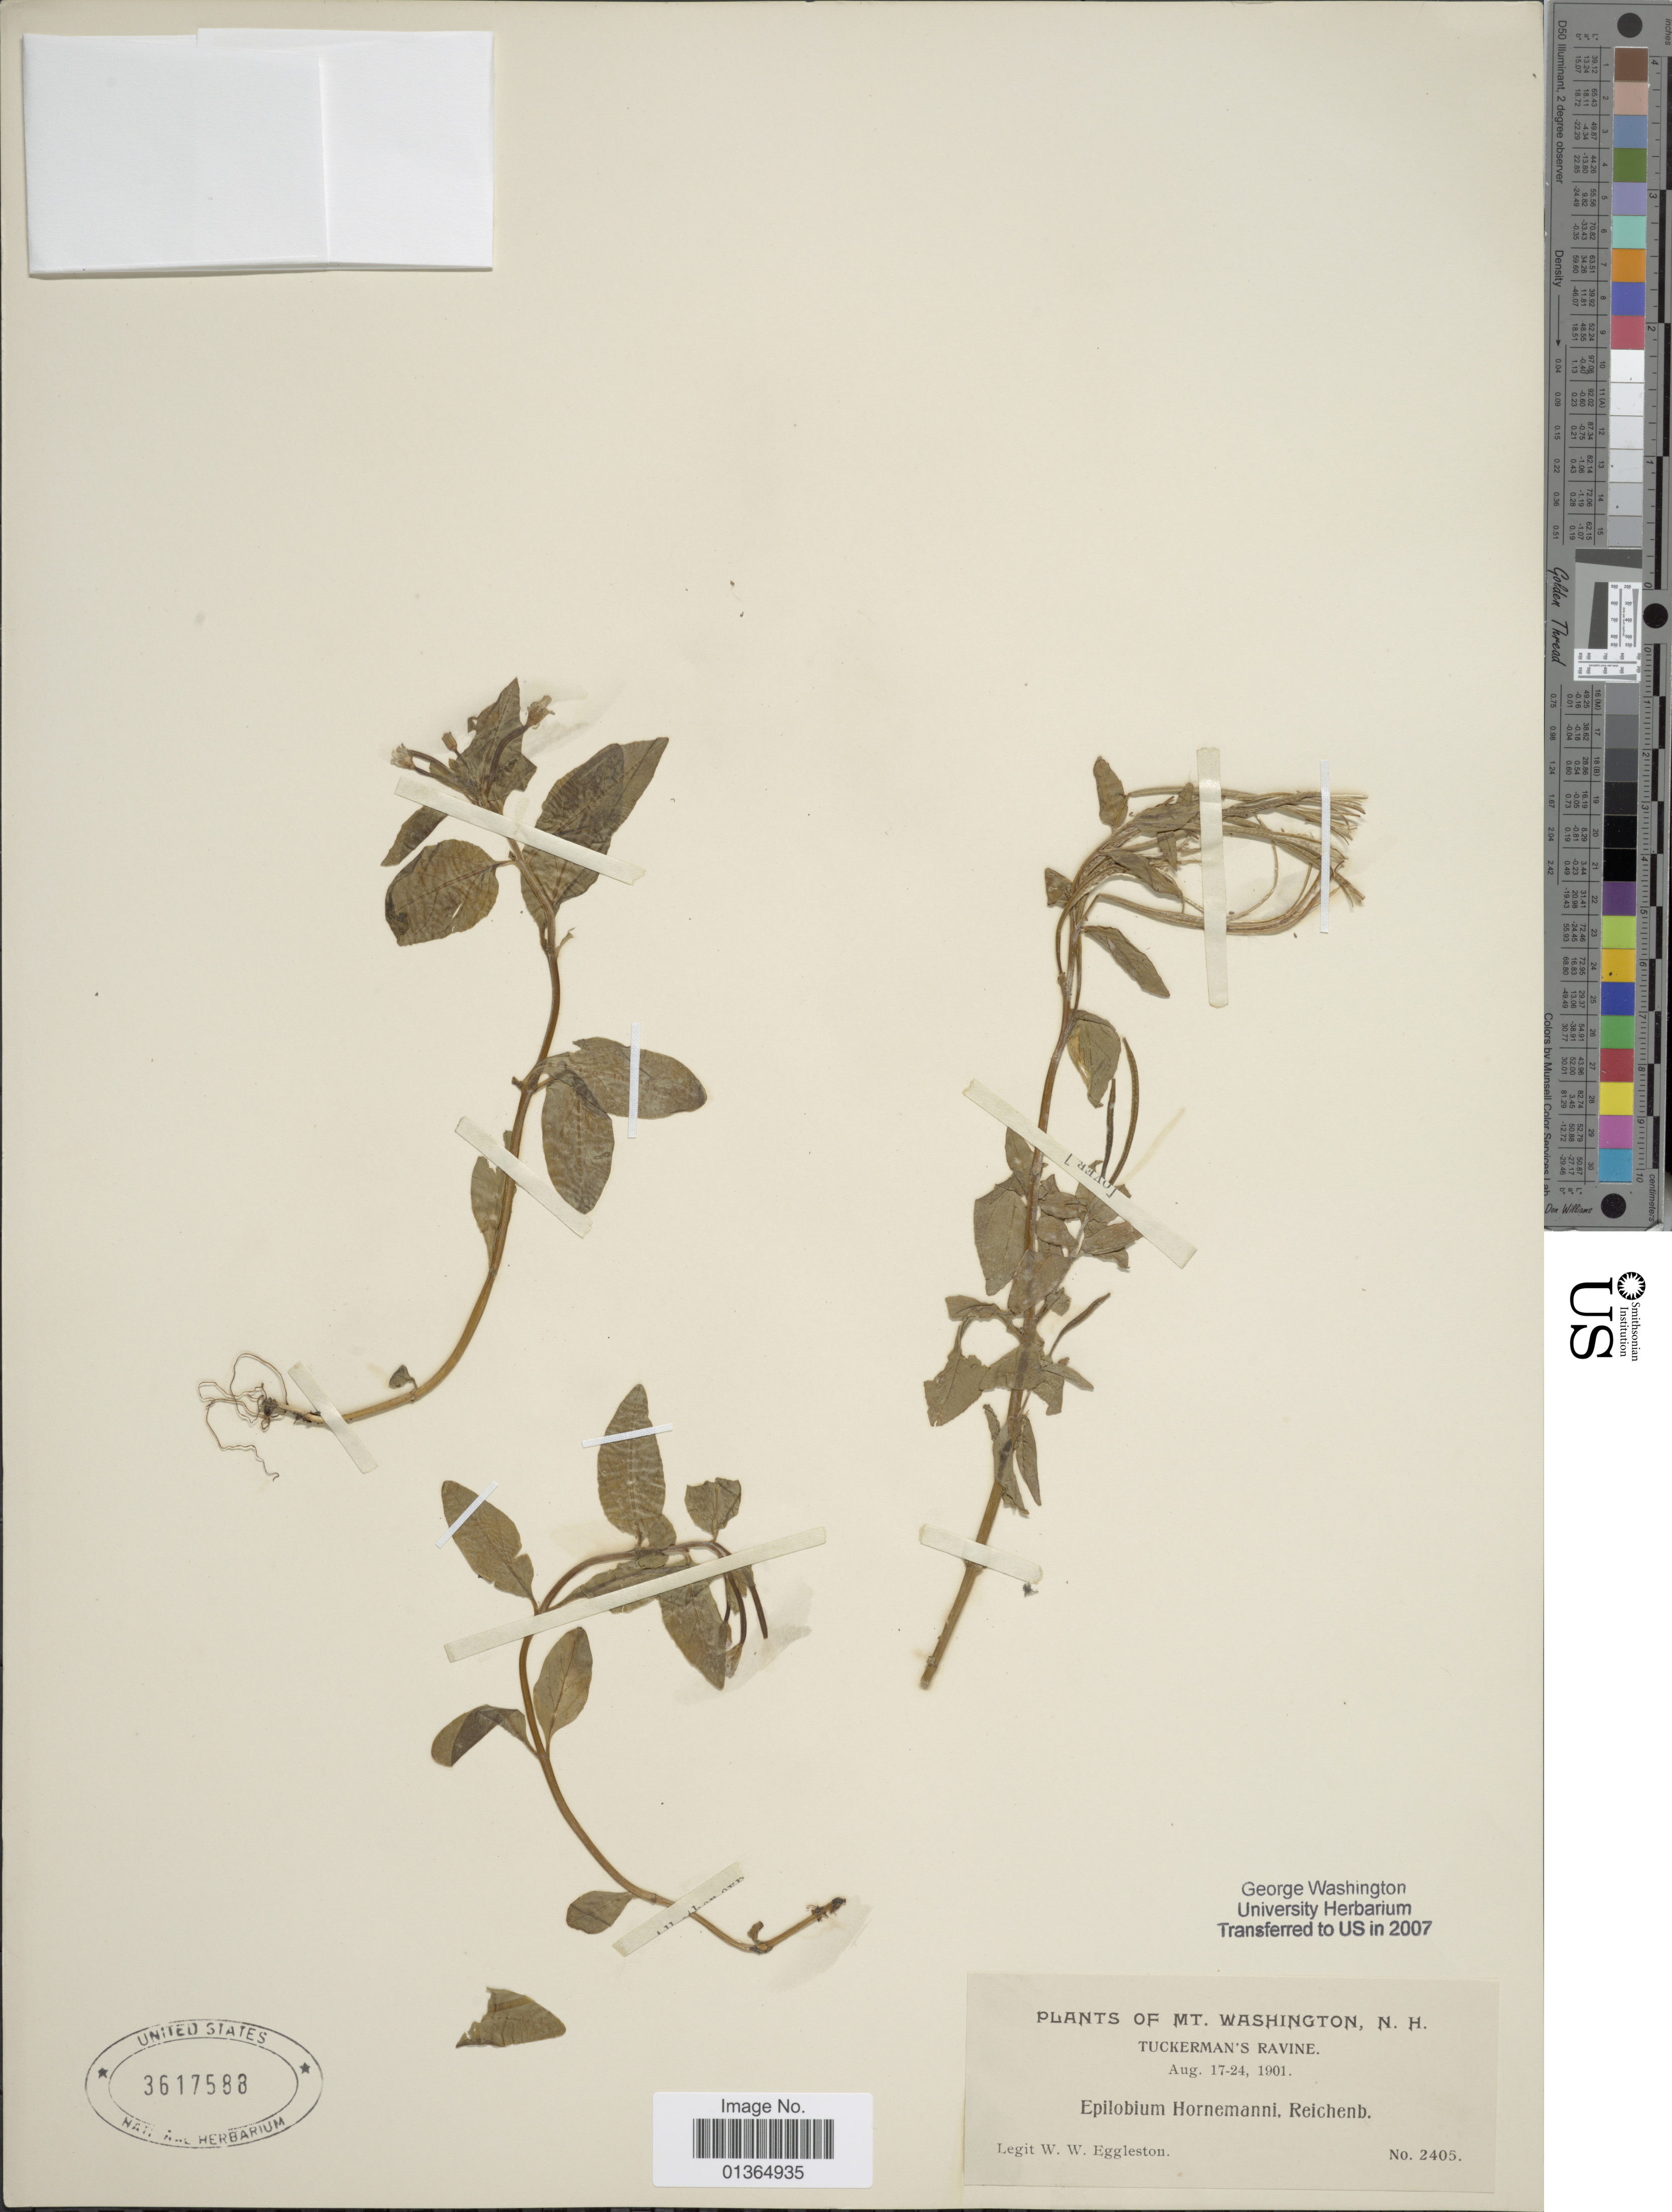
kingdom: Plantae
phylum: Tracheophyta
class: Magnoliopsida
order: Myrtales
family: Onagraceae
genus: Epilobium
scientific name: Epilobium hornemannii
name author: Rchb.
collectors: W. W. Eggleston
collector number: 2405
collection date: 1901-08-17/1901-08-24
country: United States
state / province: Washington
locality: N.H. Tuckerman's Ravine.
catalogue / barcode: US 3617588